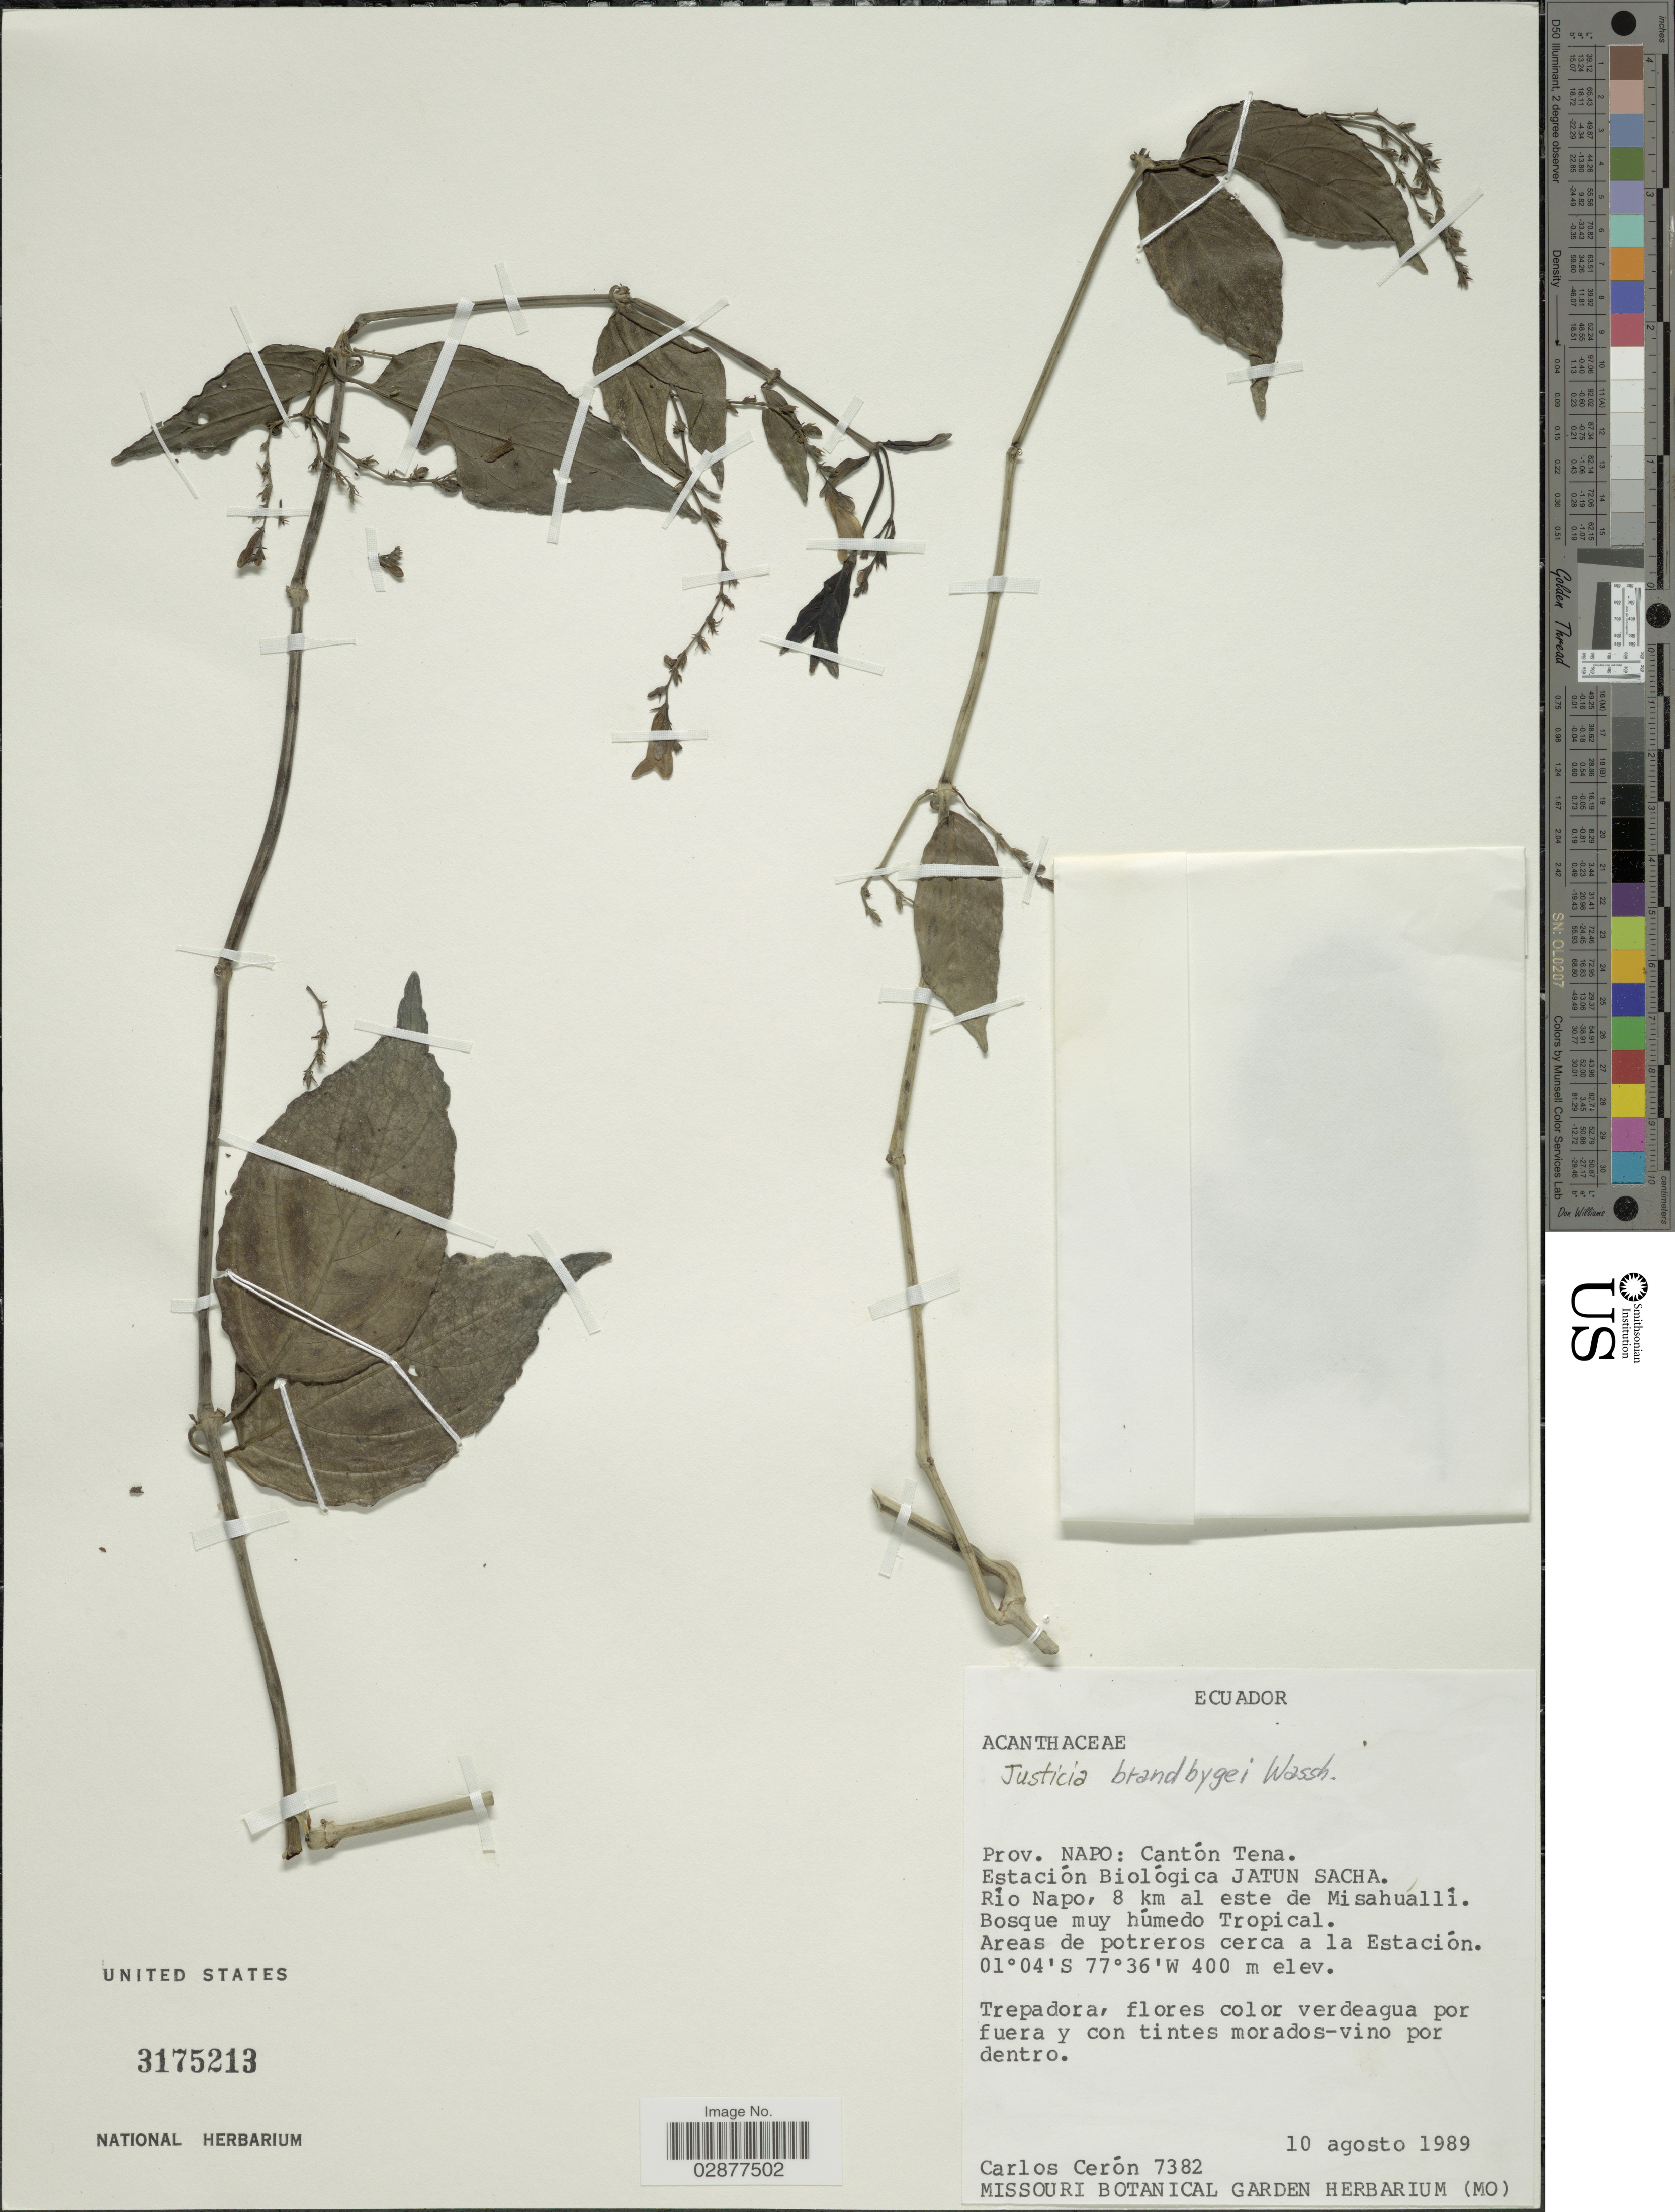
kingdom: Plantae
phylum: Tracheophyta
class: Magnoliopsida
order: Lamiales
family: Acanthaceae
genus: Justicia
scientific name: Justicia brandbygei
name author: Wassh.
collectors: C. E. Cerón M.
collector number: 7382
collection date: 1989-08-10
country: Ecuador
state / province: Napo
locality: Prov. Napo: Cantón Tena. Estación Biológica Jatun Sacha. Río Napo, 8 km al este de Misahuallí. Bosque muy húmedo Tropical. Areas de potreros cerca a la Estación.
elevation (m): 400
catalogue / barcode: US 3175213